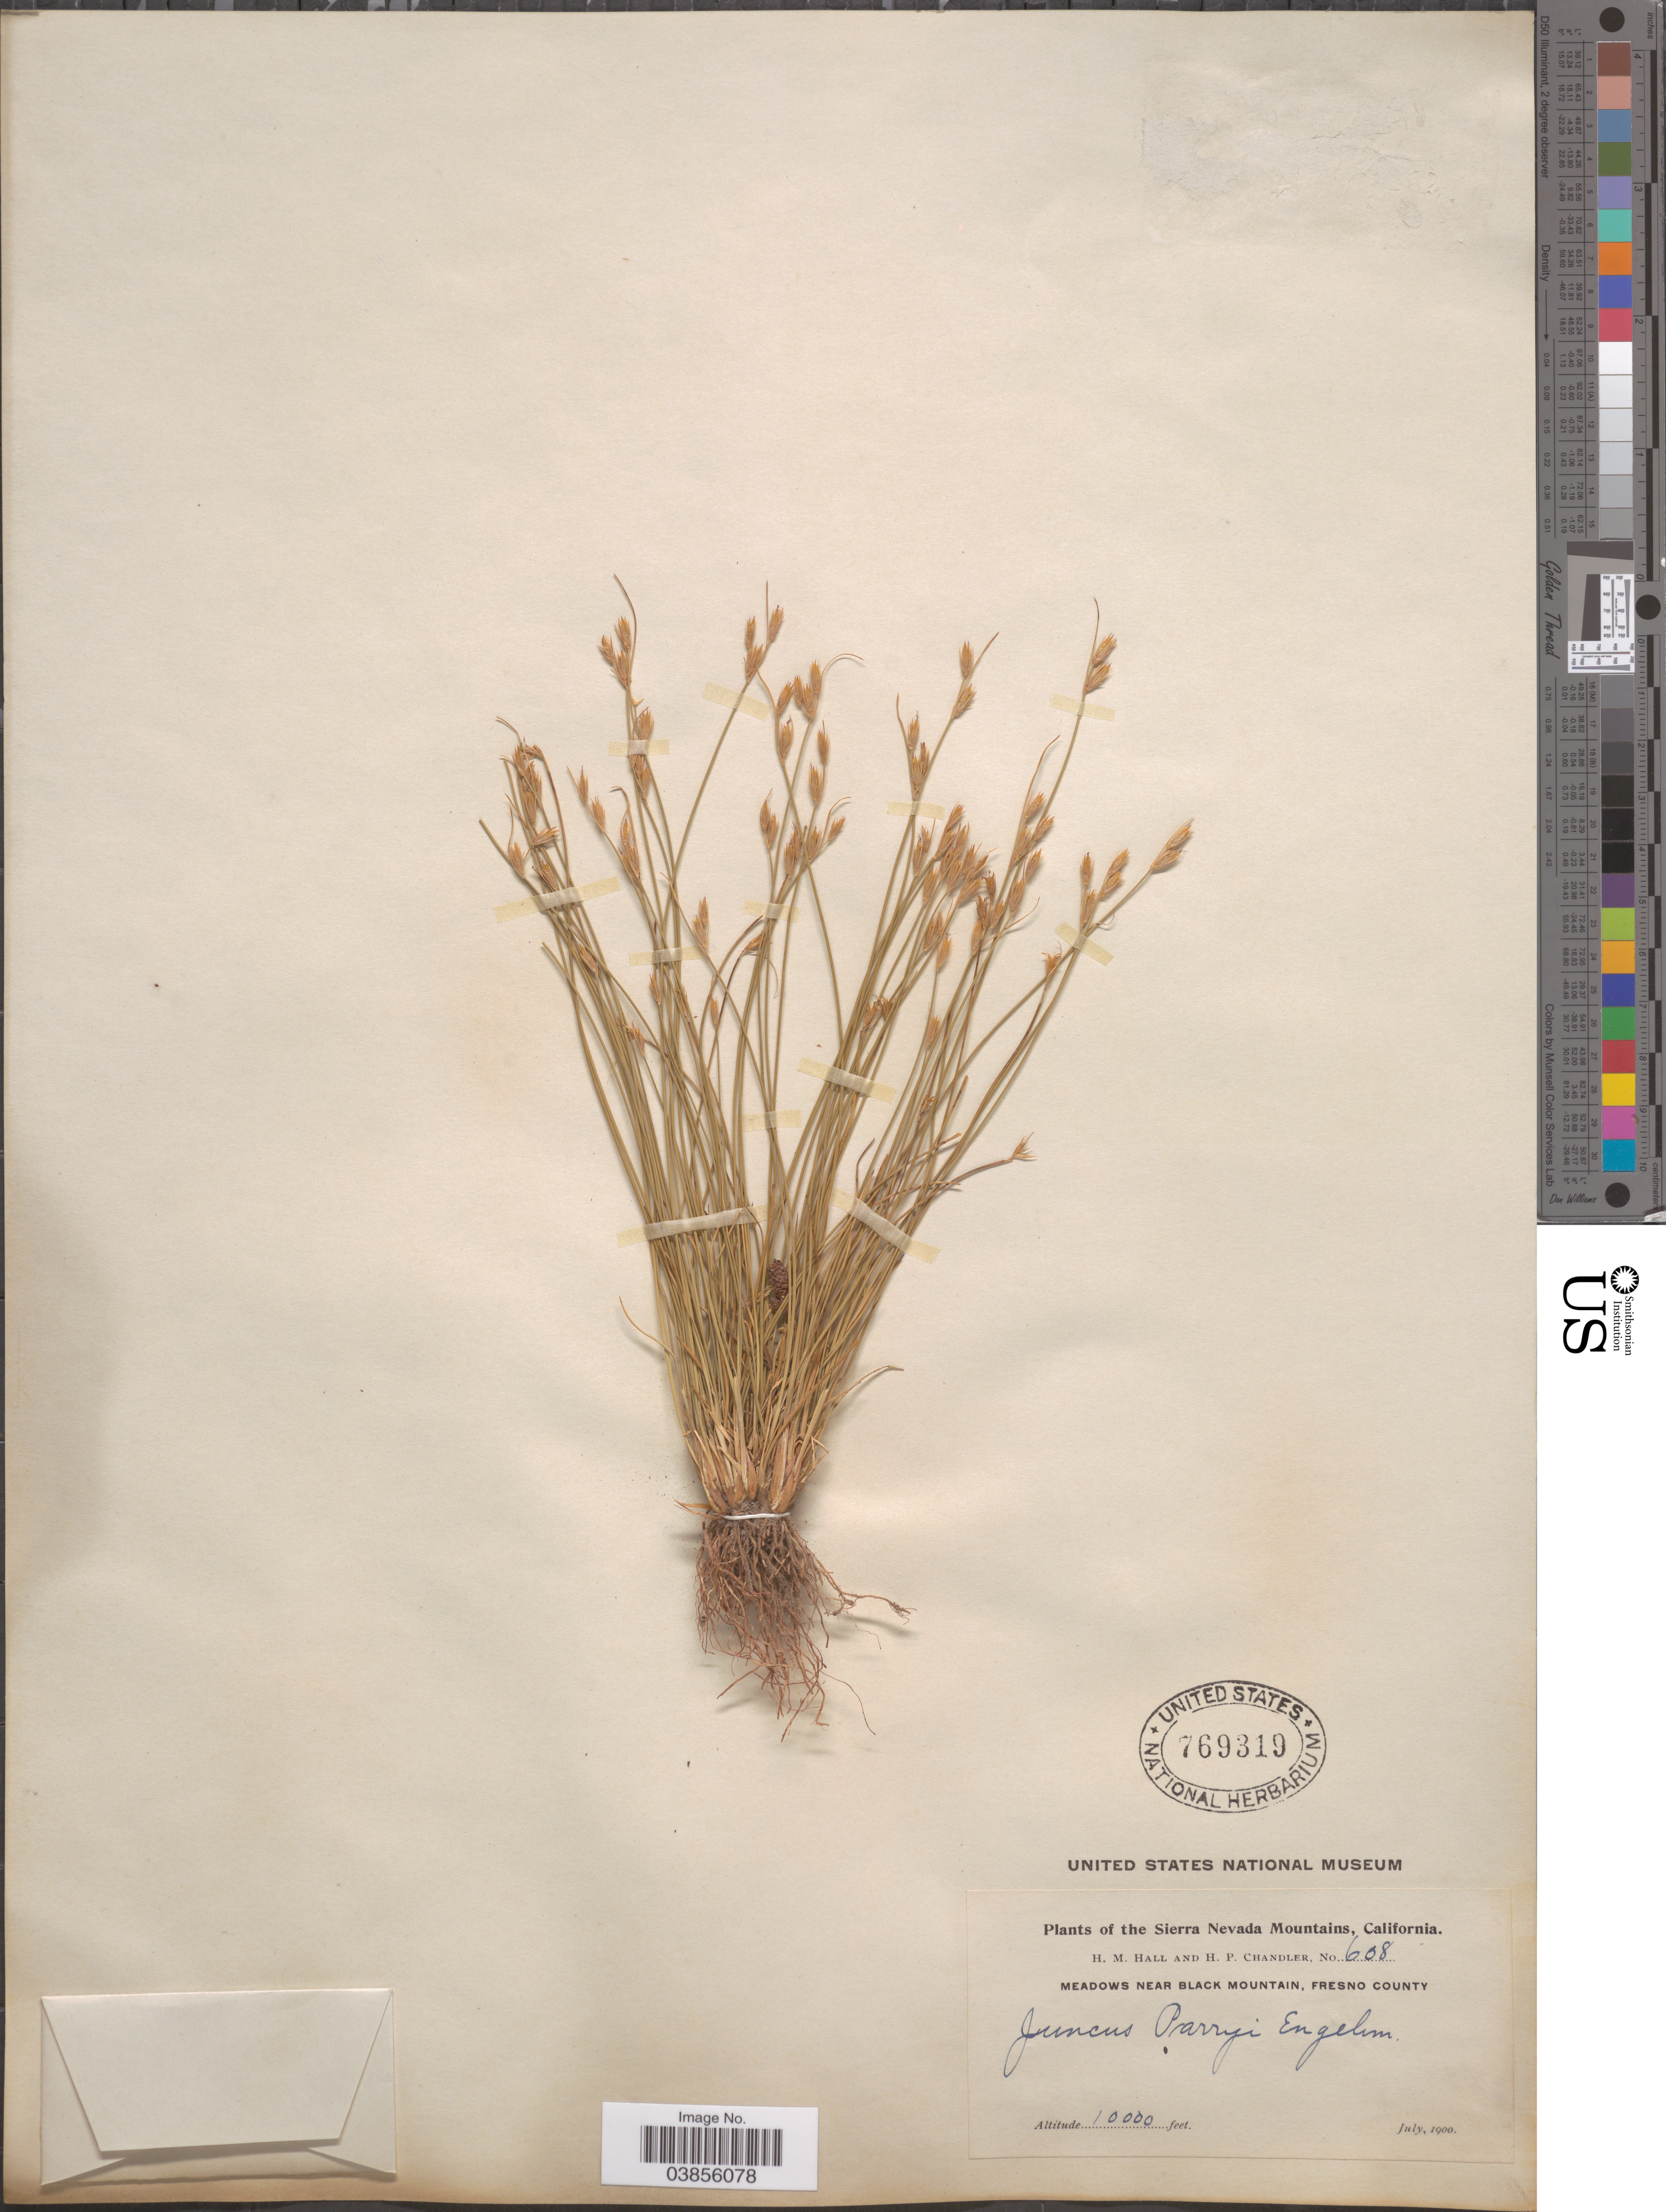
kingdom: Plantae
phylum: Tracheophyta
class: Liliopsida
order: Poales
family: Juncaceae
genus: Juncus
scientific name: Juncus parryi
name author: Engelm.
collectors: H. M. Hall & H. Chandler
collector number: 608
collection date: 1900-07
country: United States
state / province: California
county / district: Fresno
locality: The Sierra Nevada Mountains. Meadows near Black Mountain, Fresno County.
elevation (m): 3048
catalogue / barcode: US 769319